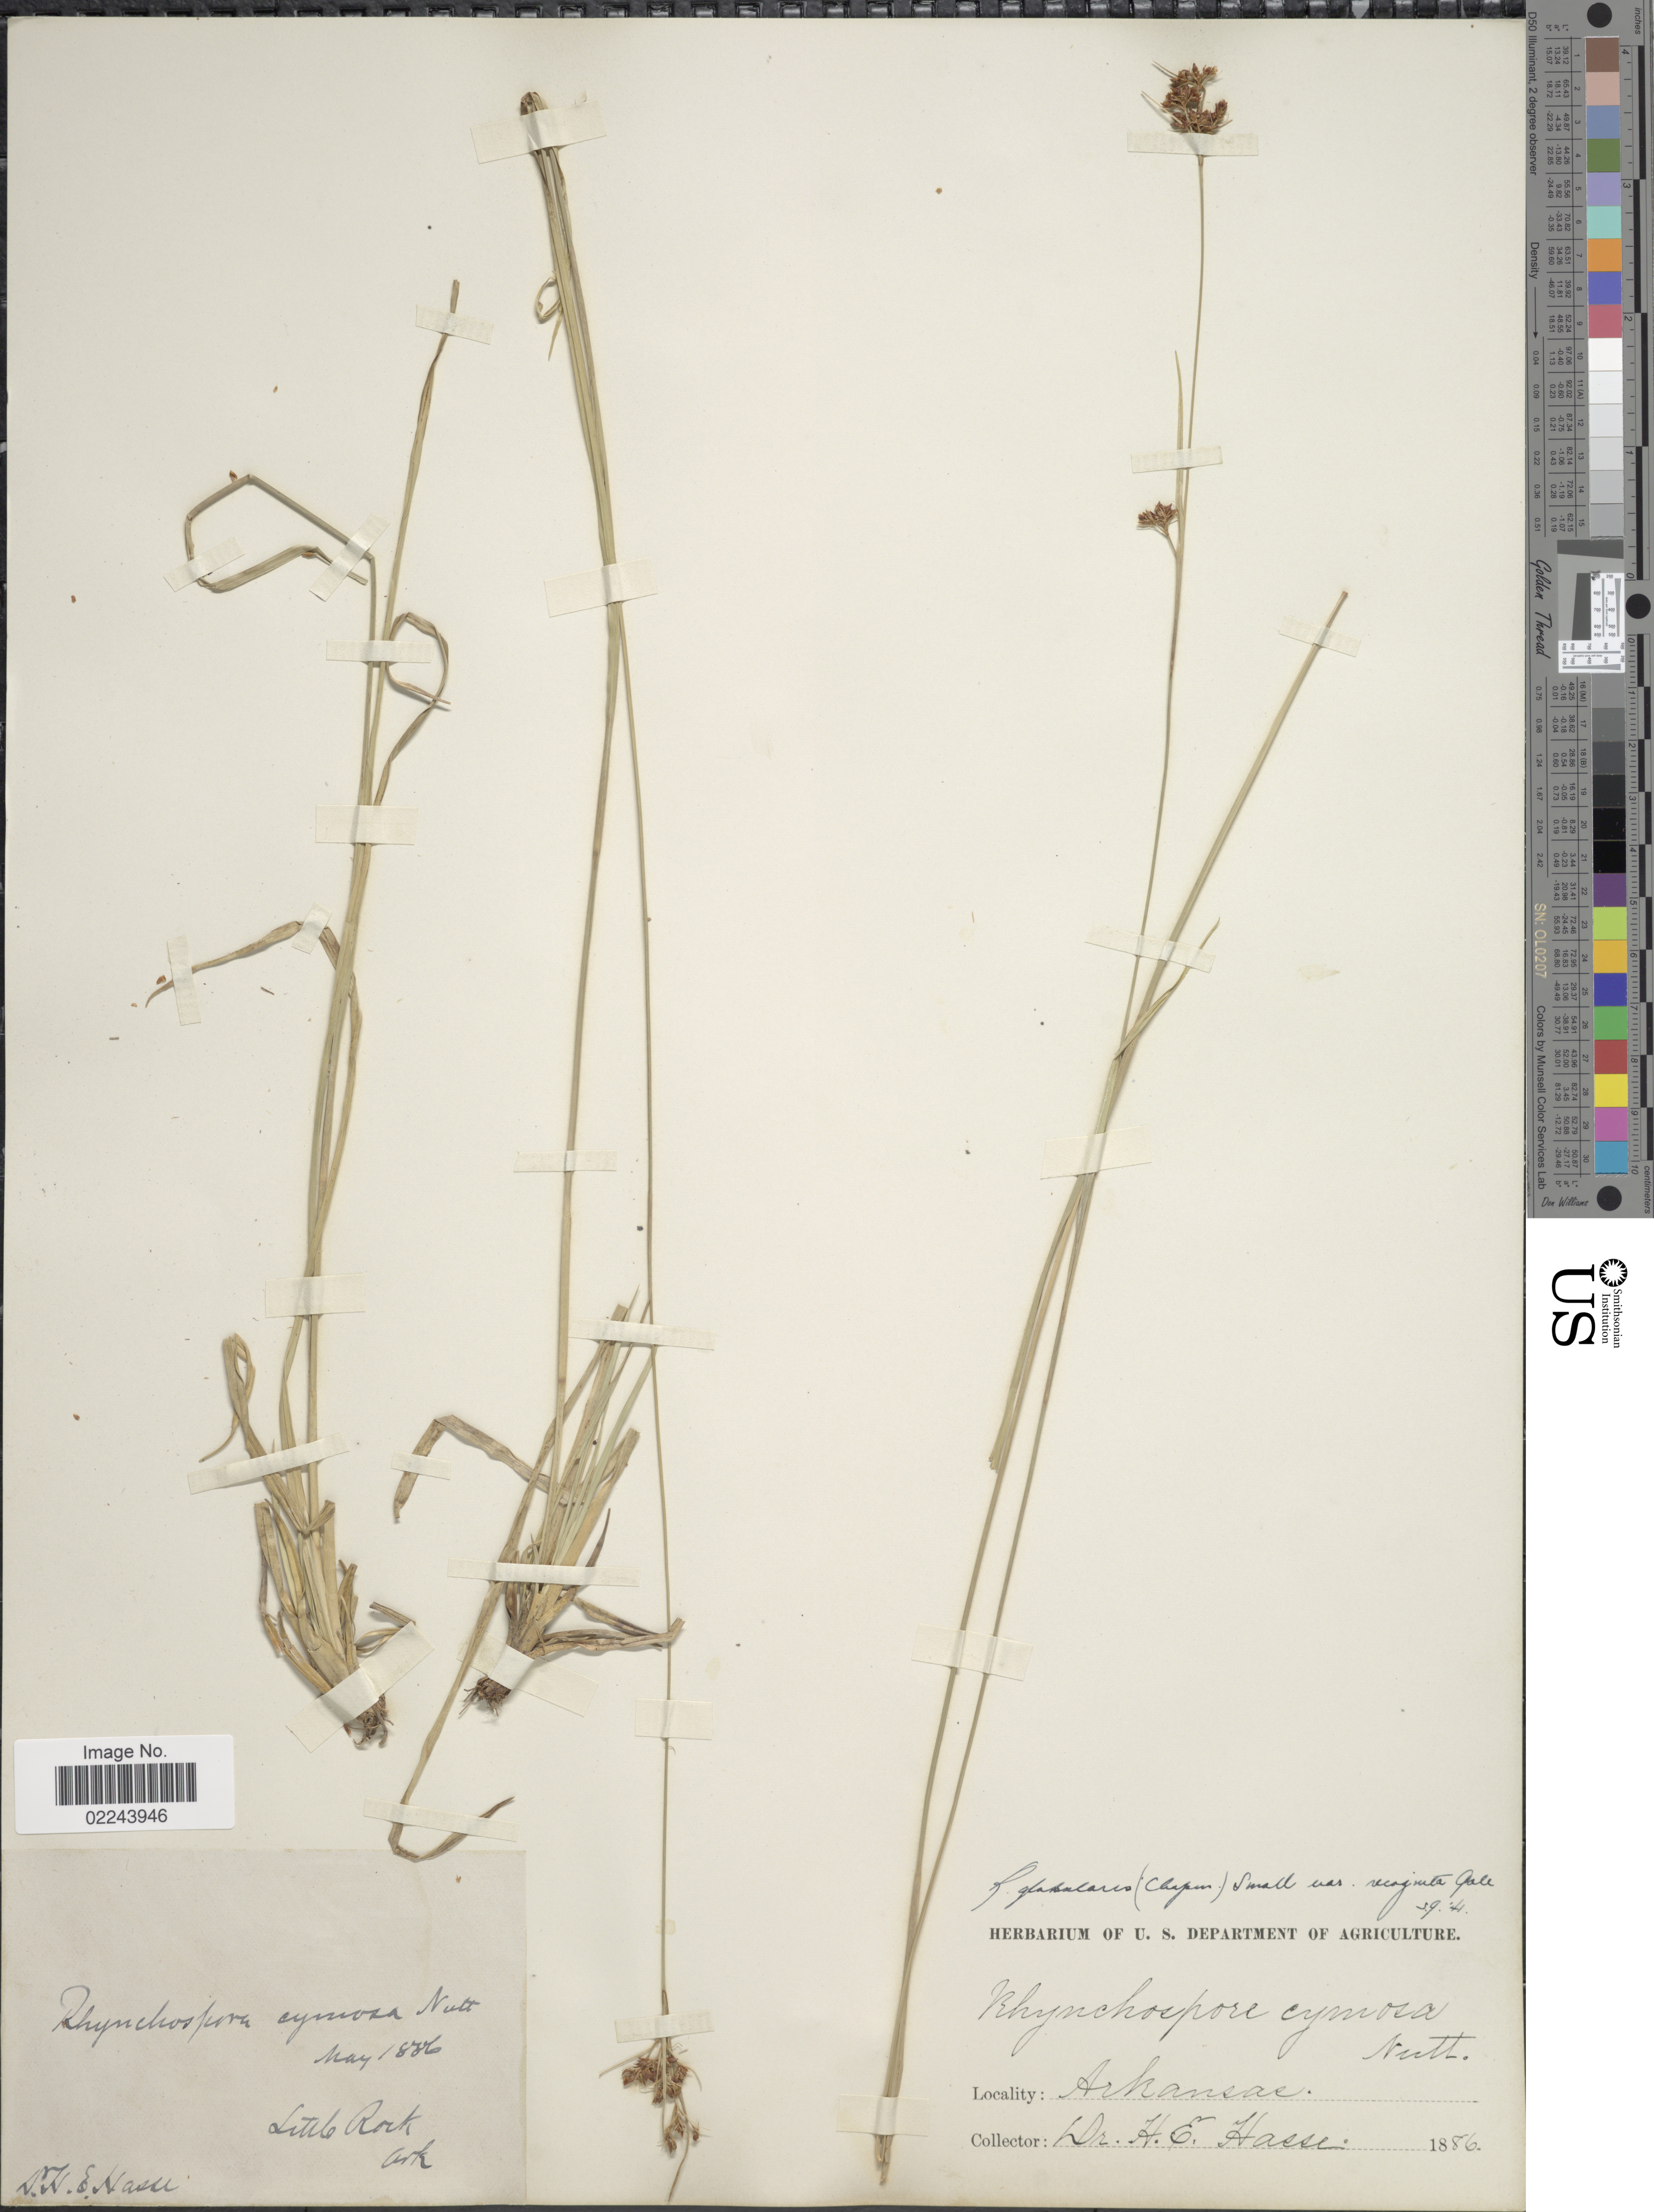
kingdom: Plantae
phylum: Tracheophyta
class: Liliopsida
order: Poales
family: Cyperaceae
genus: Rhynchospora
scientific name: Rhynchospora recognita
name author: (Gale) Kral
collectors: H. E. Hasse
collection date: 1886-05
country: United States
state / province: Arkansas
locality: Little Rock, Ark.